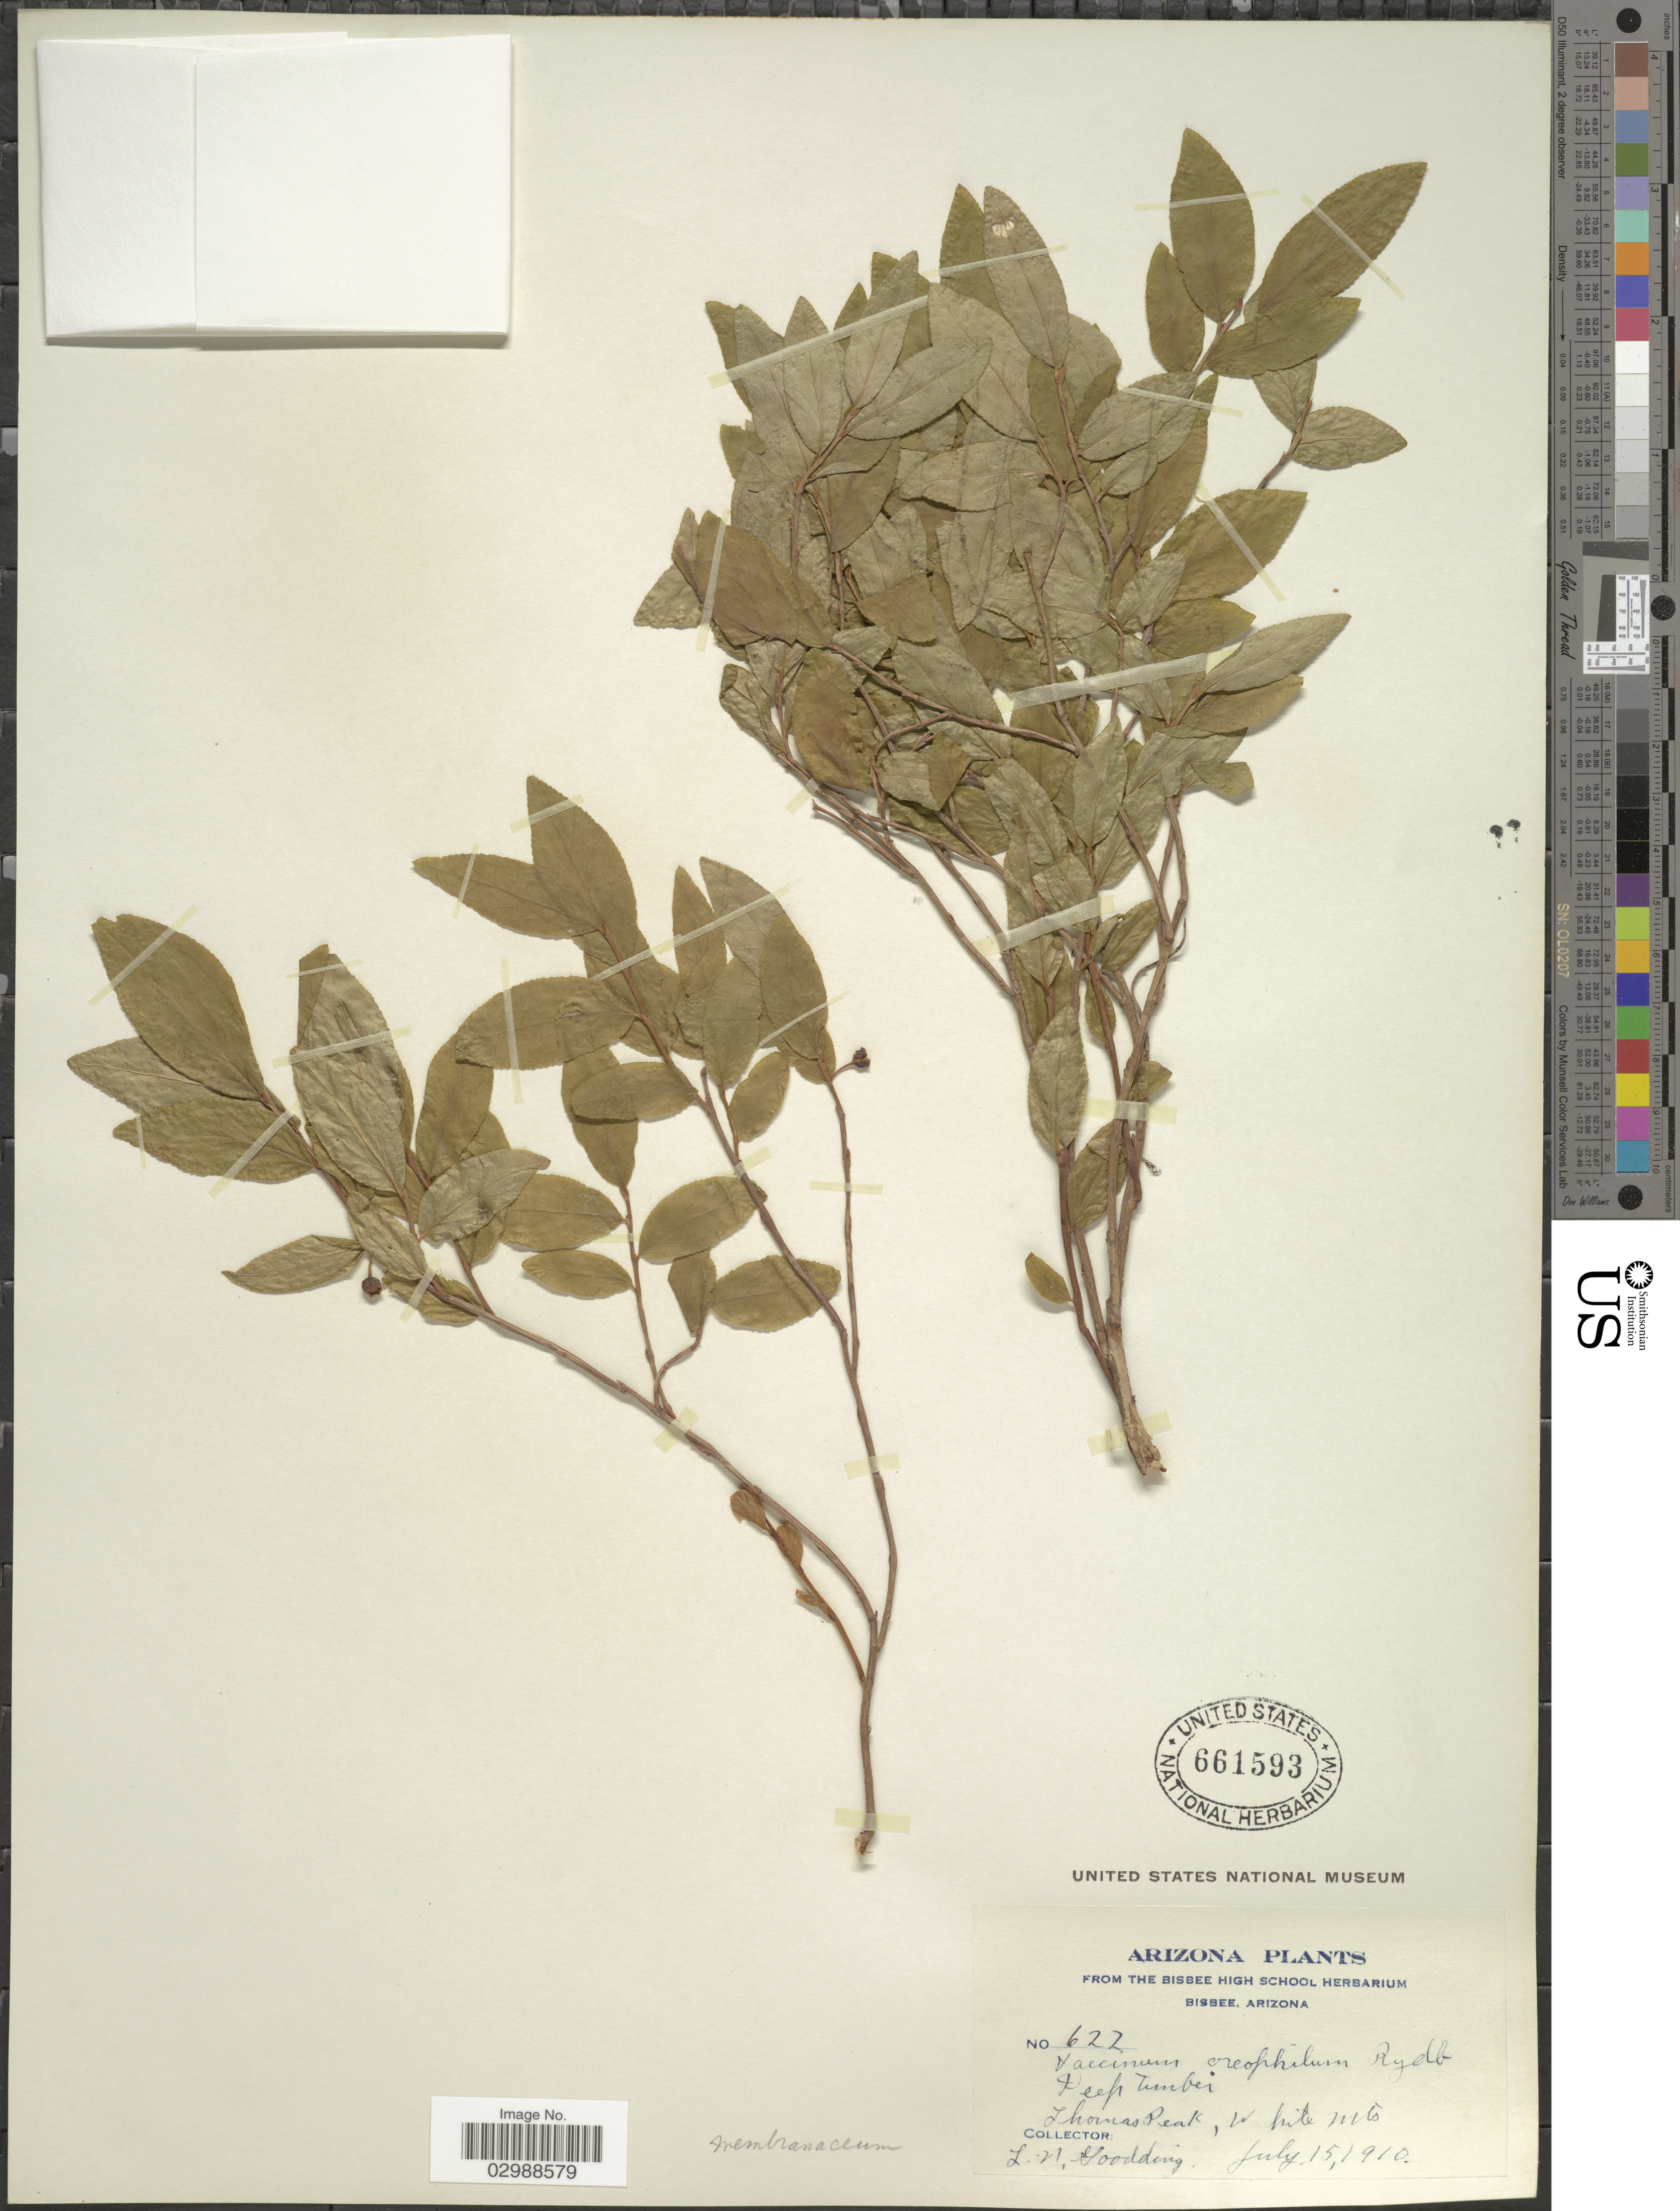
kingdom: Plantae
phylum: Tracheophyta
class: Magnoliopsida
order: Ericales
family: Ericaceae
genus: Vaccinium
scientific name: Vaccinium membranaceum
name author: Douglas ex Torr.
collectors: L. N. Goodding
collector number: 622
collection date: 1910-07-15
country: United States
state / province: Arizona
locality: Thomas Peak, White Mts.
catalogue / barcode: US 661593